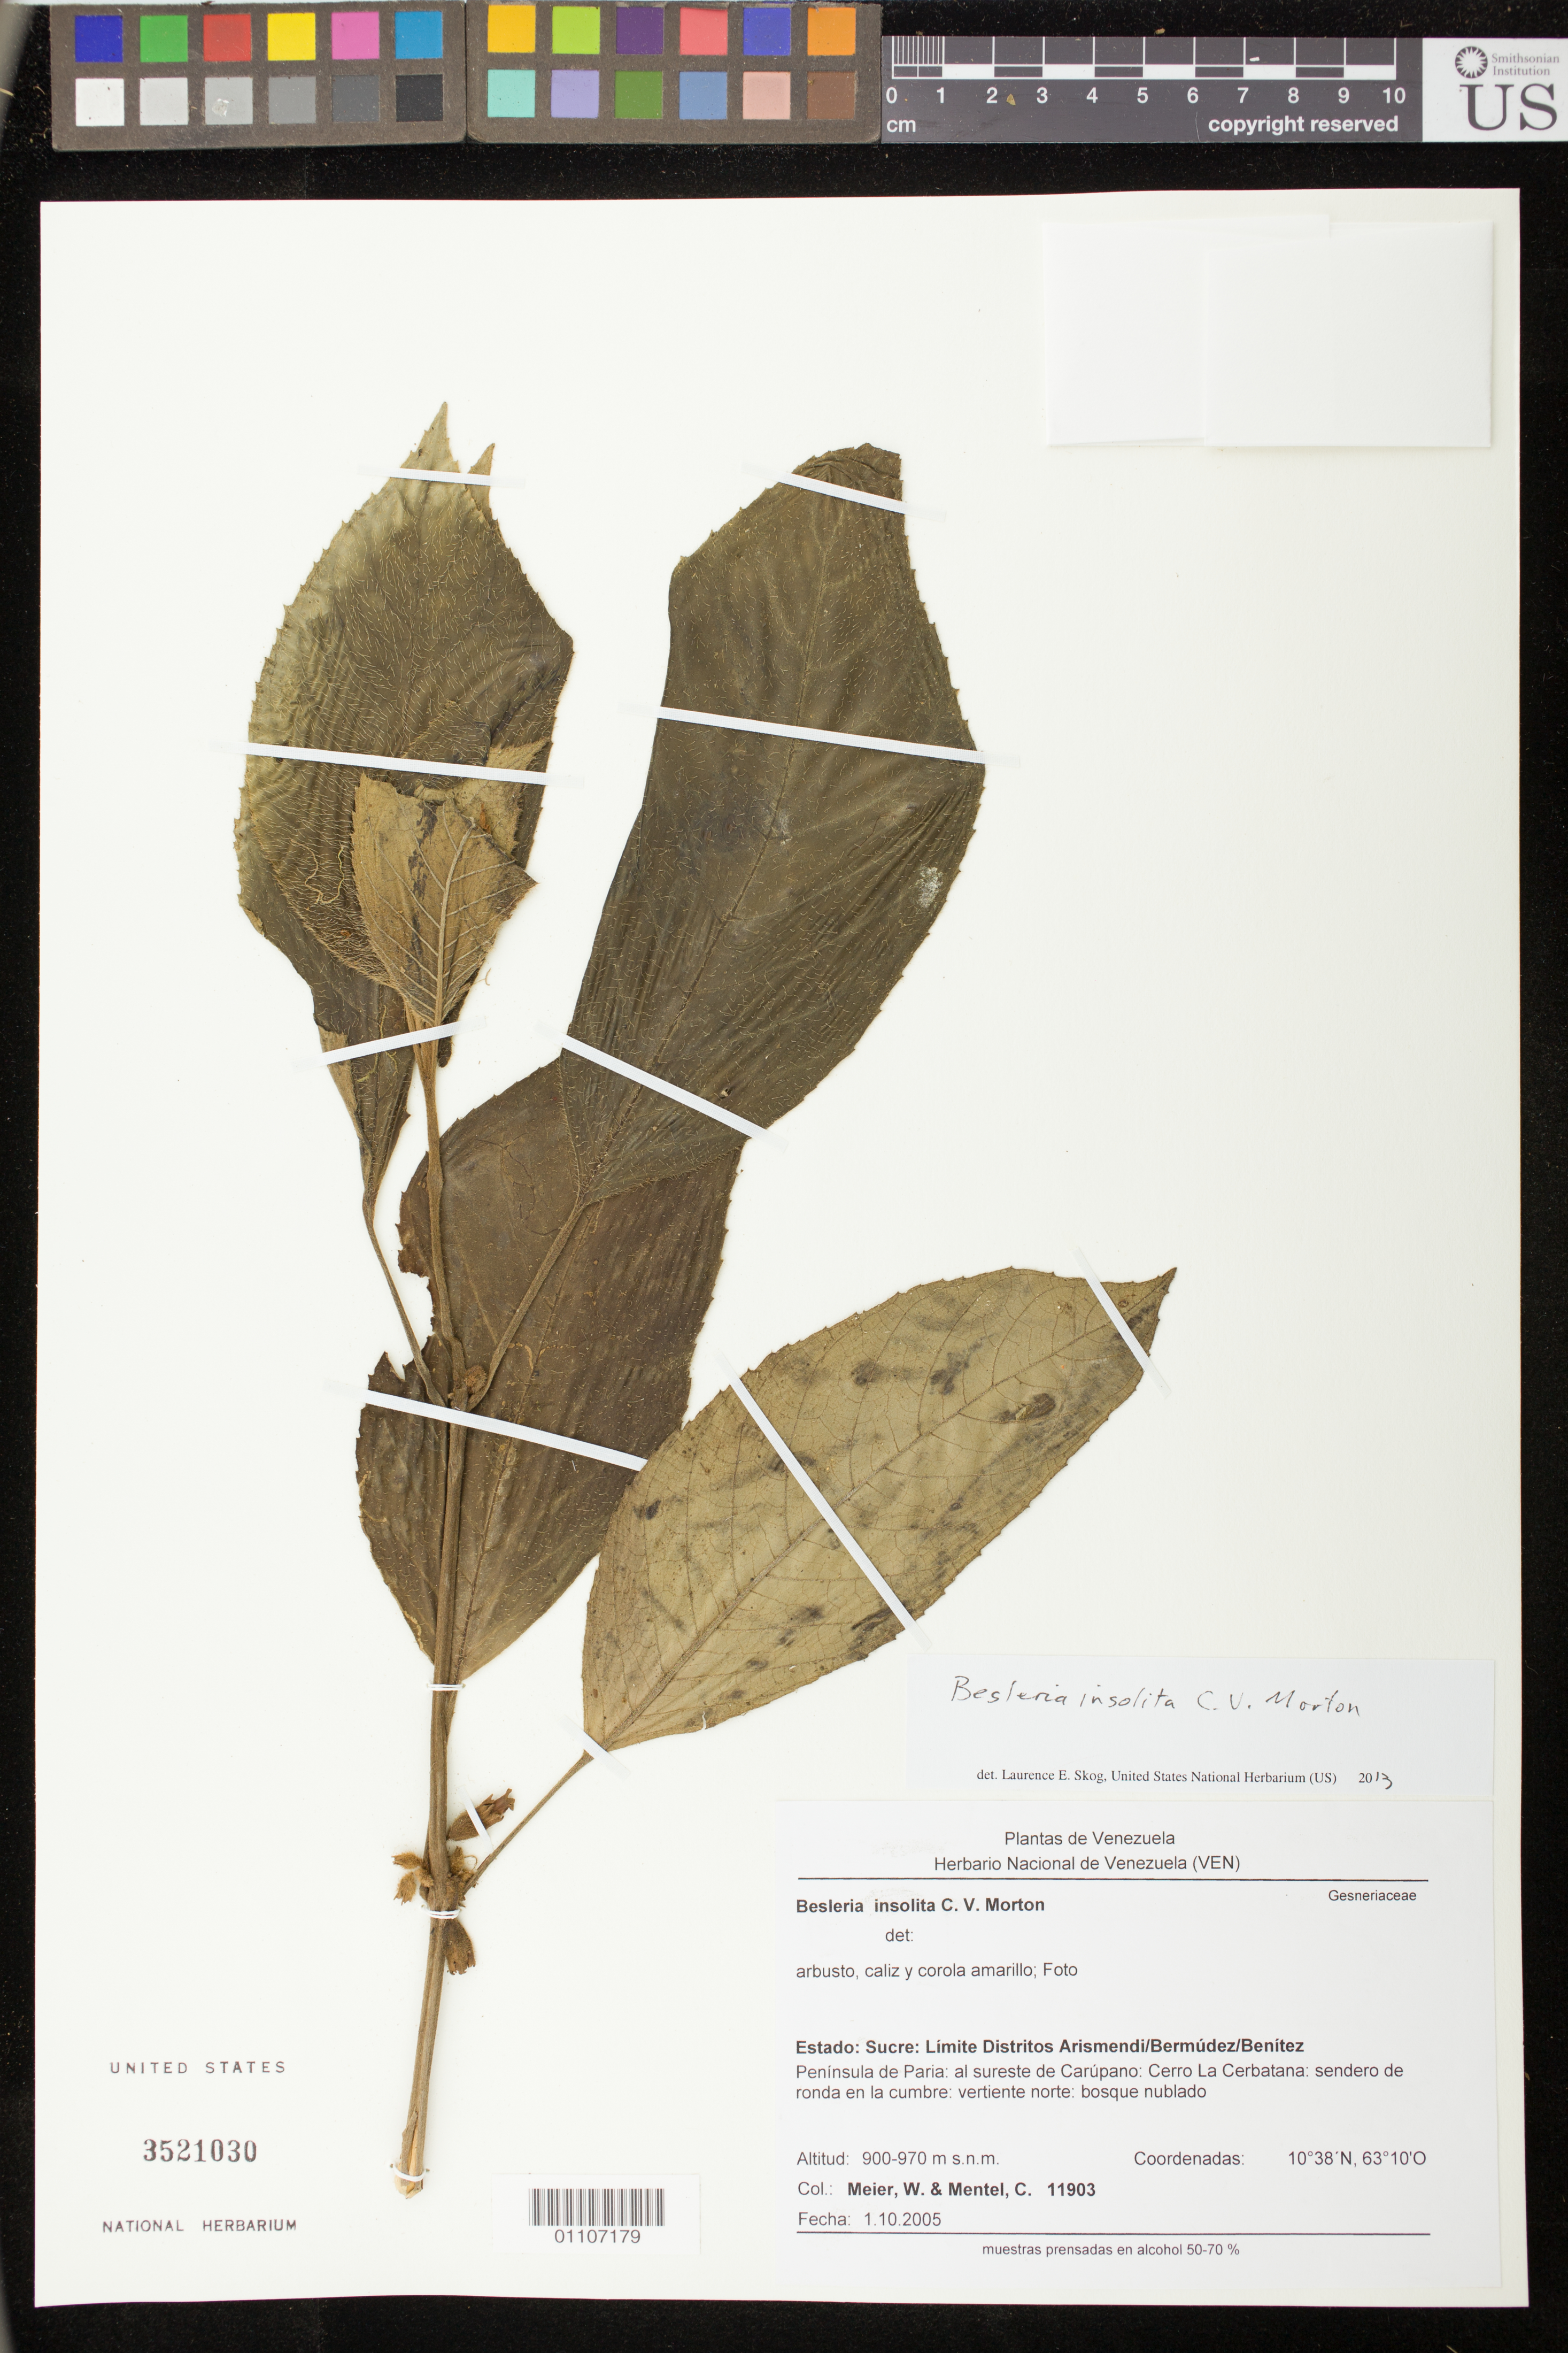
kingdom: Plantae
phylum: Tracheophyta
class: Magnoliopsida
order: Lamiales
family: Gesneriaceae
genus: Besleria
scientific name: Besleria insolita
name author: C.V. Morton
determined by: Skog, Laurence E.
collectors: W. Meier & C. Mentel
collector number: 11903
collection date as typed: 1.10.2005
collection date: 2005-10-01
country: Venezuela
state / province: Sucre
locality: Peninsula de Paria, al sureste de Carupand, Cerro La Cerbatana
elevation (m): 900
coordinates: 63° 10' O, 10° 38' N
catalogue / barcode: US 3521030